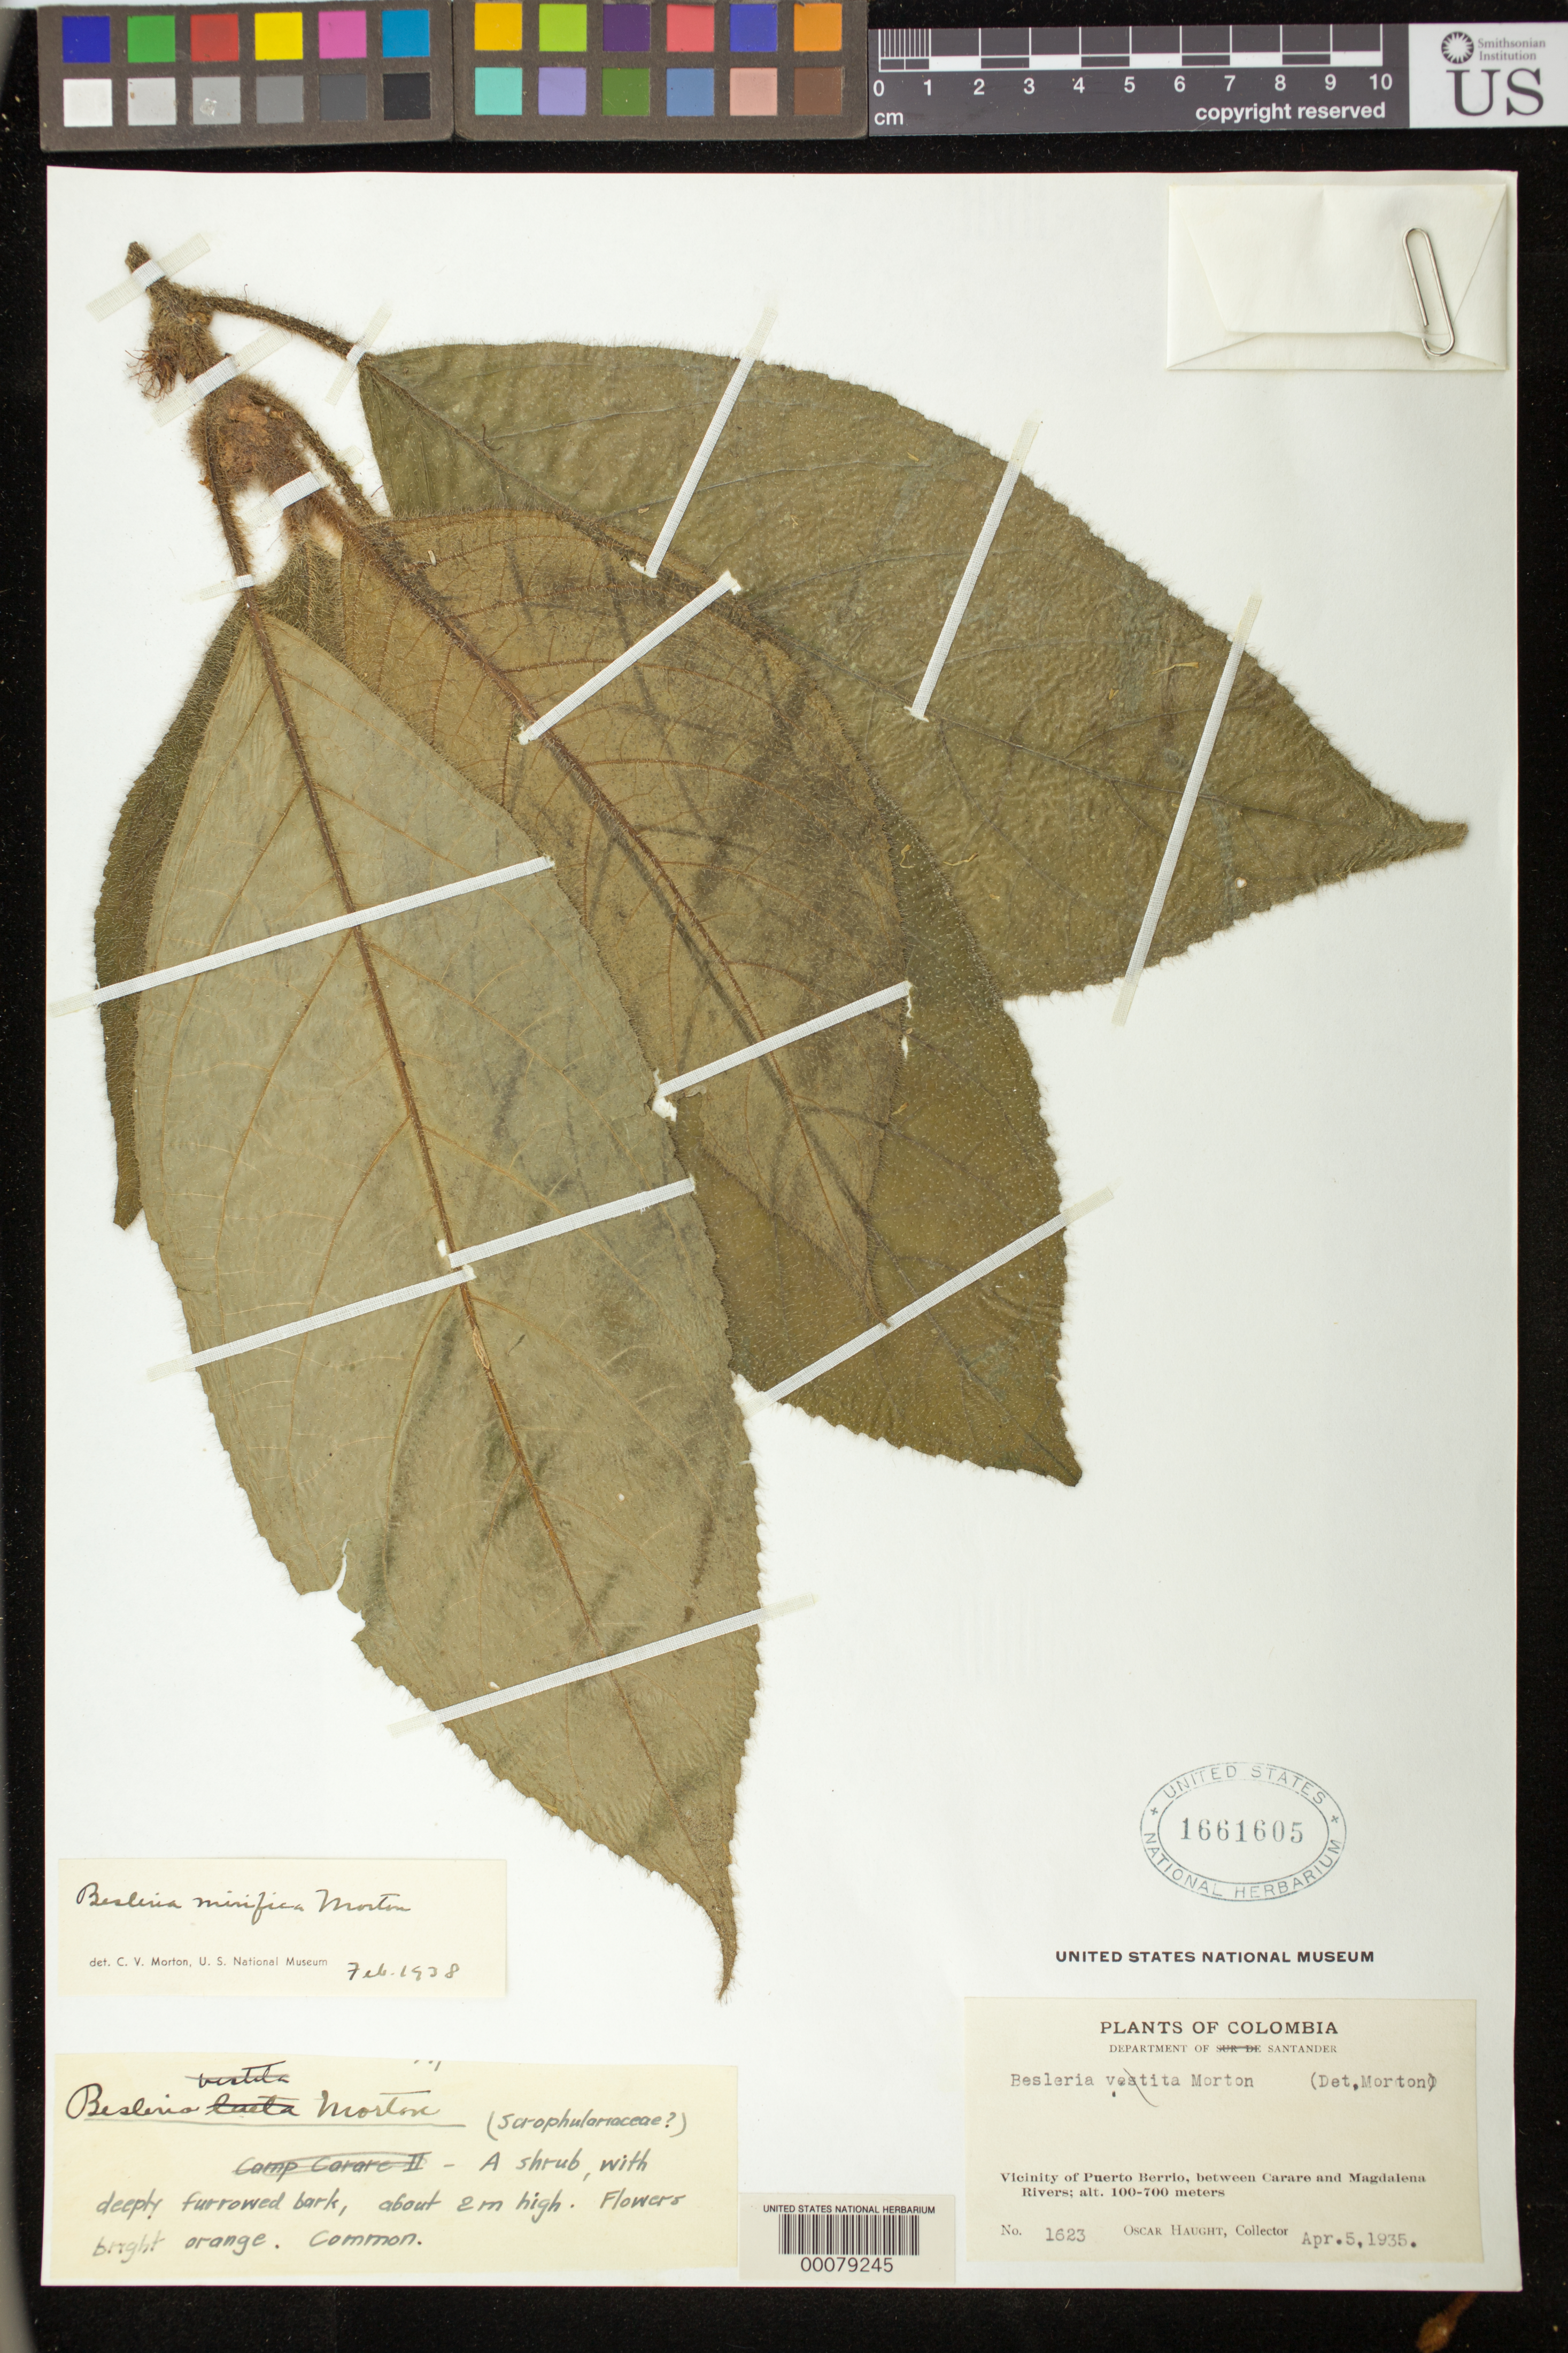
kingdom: Plantae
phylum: Tracheophyta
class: Magnoliopsida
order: Lamiales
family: Gesneriaceae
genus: Besleria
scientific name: Besleria mirifica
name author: C.V. Morton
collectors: O. L. Haught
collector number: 1623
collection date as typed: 05 Apr 1935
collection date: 1935-04-05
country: Colombia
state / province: Santander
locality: Sur de Santander, vicinity of Puerto Berrio, between Carare and Magdalena Rivers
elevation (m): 100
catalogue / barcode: US 1661605